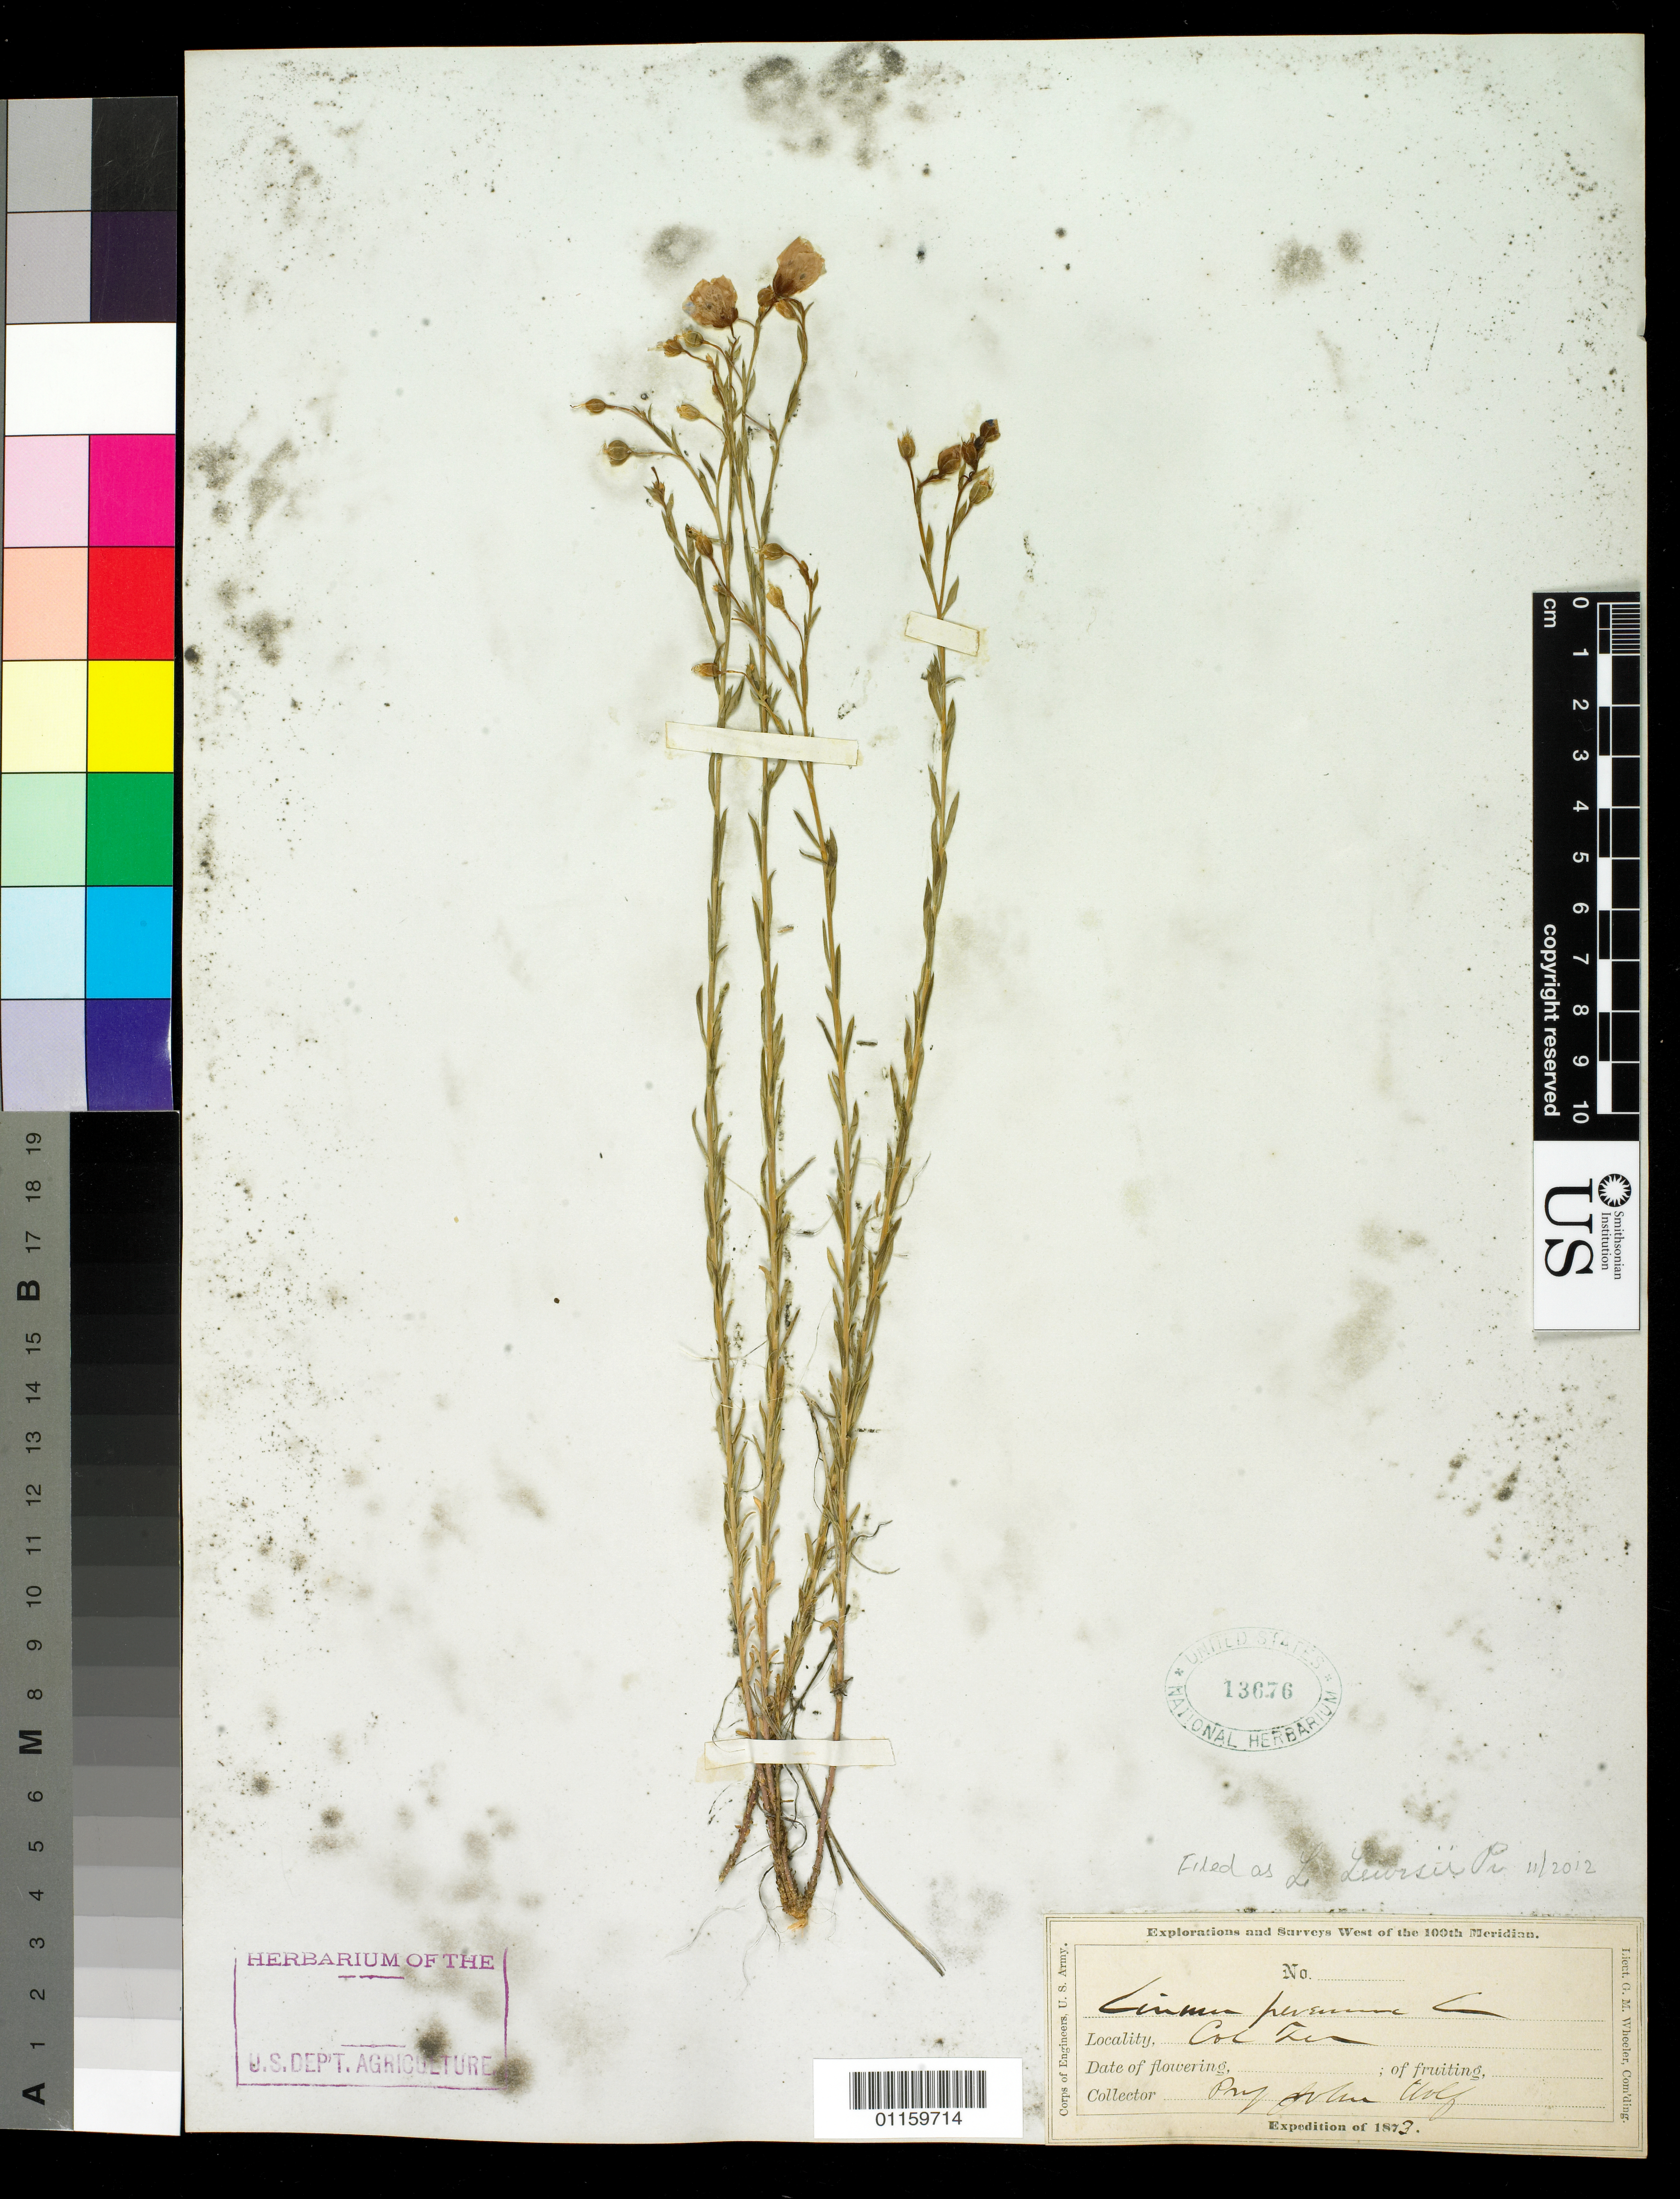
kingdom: Plantae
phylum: Tracheophyta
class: Magnoliopsida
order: Malpighiales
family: Linaceae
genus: Linum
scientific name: Linum lewisii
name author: Pursh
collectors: J. Wolf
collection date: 1873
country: United States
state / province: Colorado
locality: Col. Ter.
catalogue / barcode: US 13676